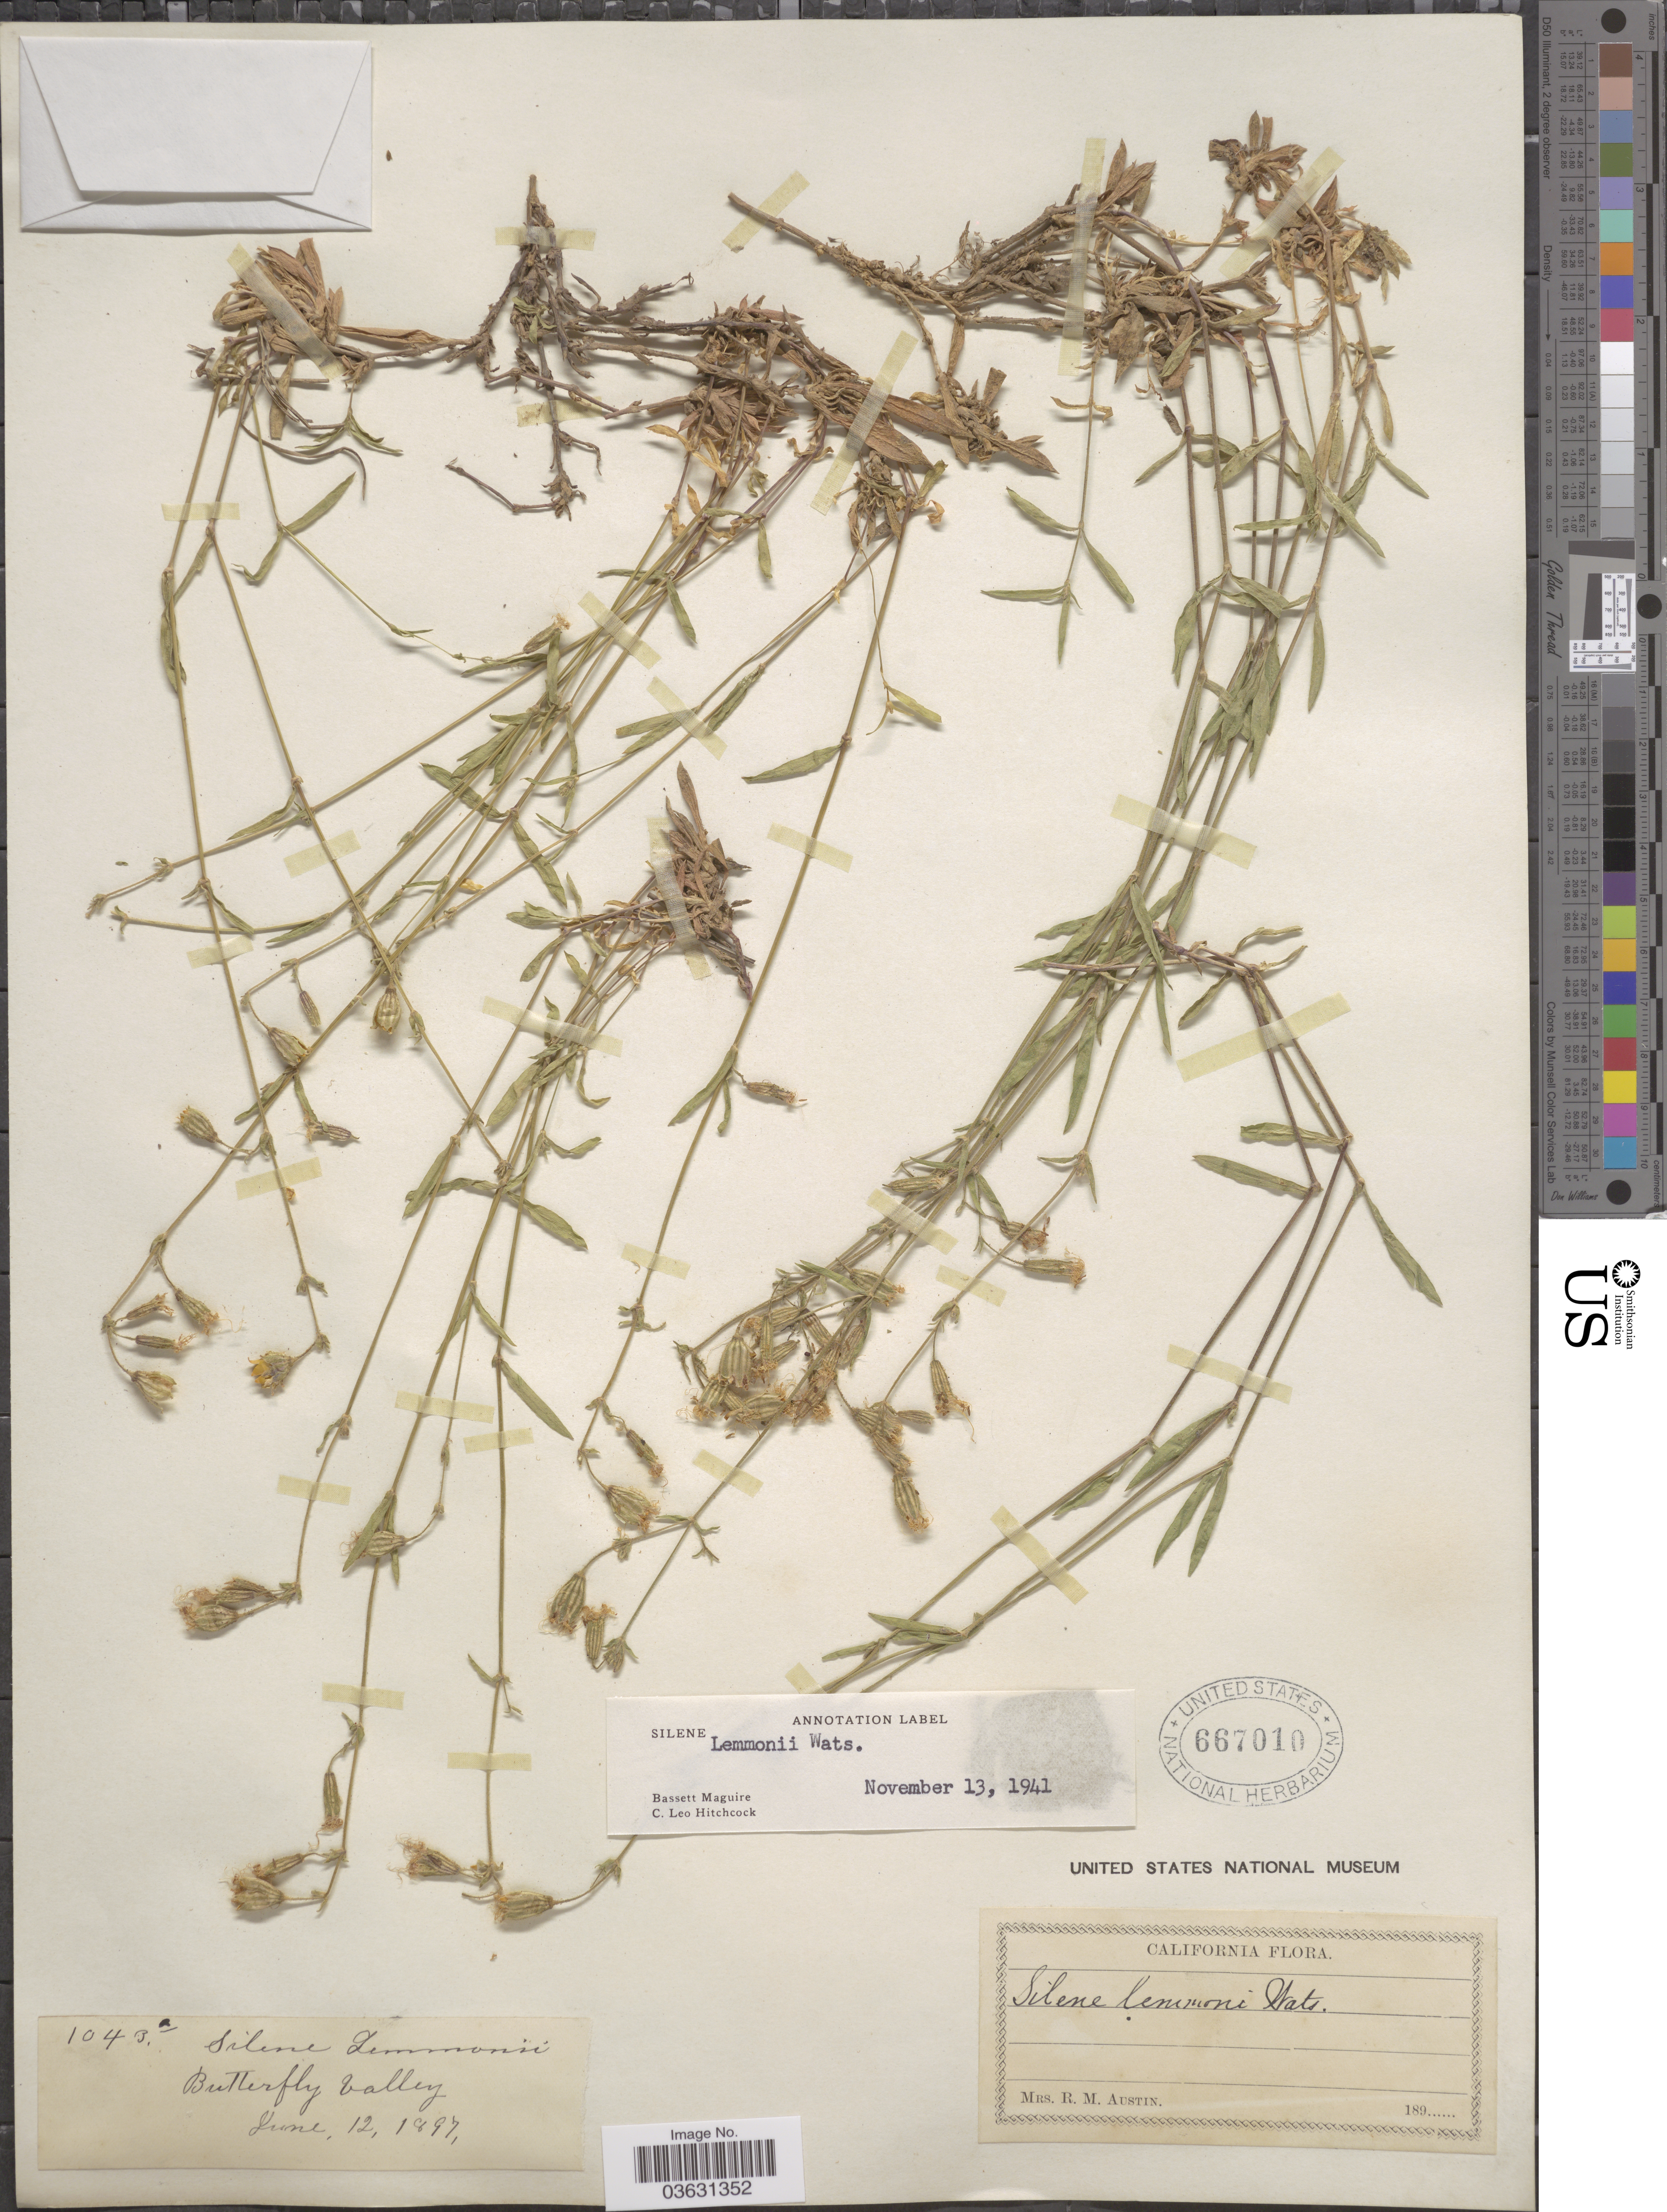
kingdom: Plantae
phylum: Tracheophyta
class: Magnoliopsida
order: Caryophyllales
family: Caryophyllaceae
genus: Silene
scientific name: Silene lemmonii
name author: S. Watson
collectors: R. Austin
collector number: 1043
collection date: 1897-06-12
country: United States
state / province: California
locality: Butterfly Valley.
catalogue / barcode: US 667010